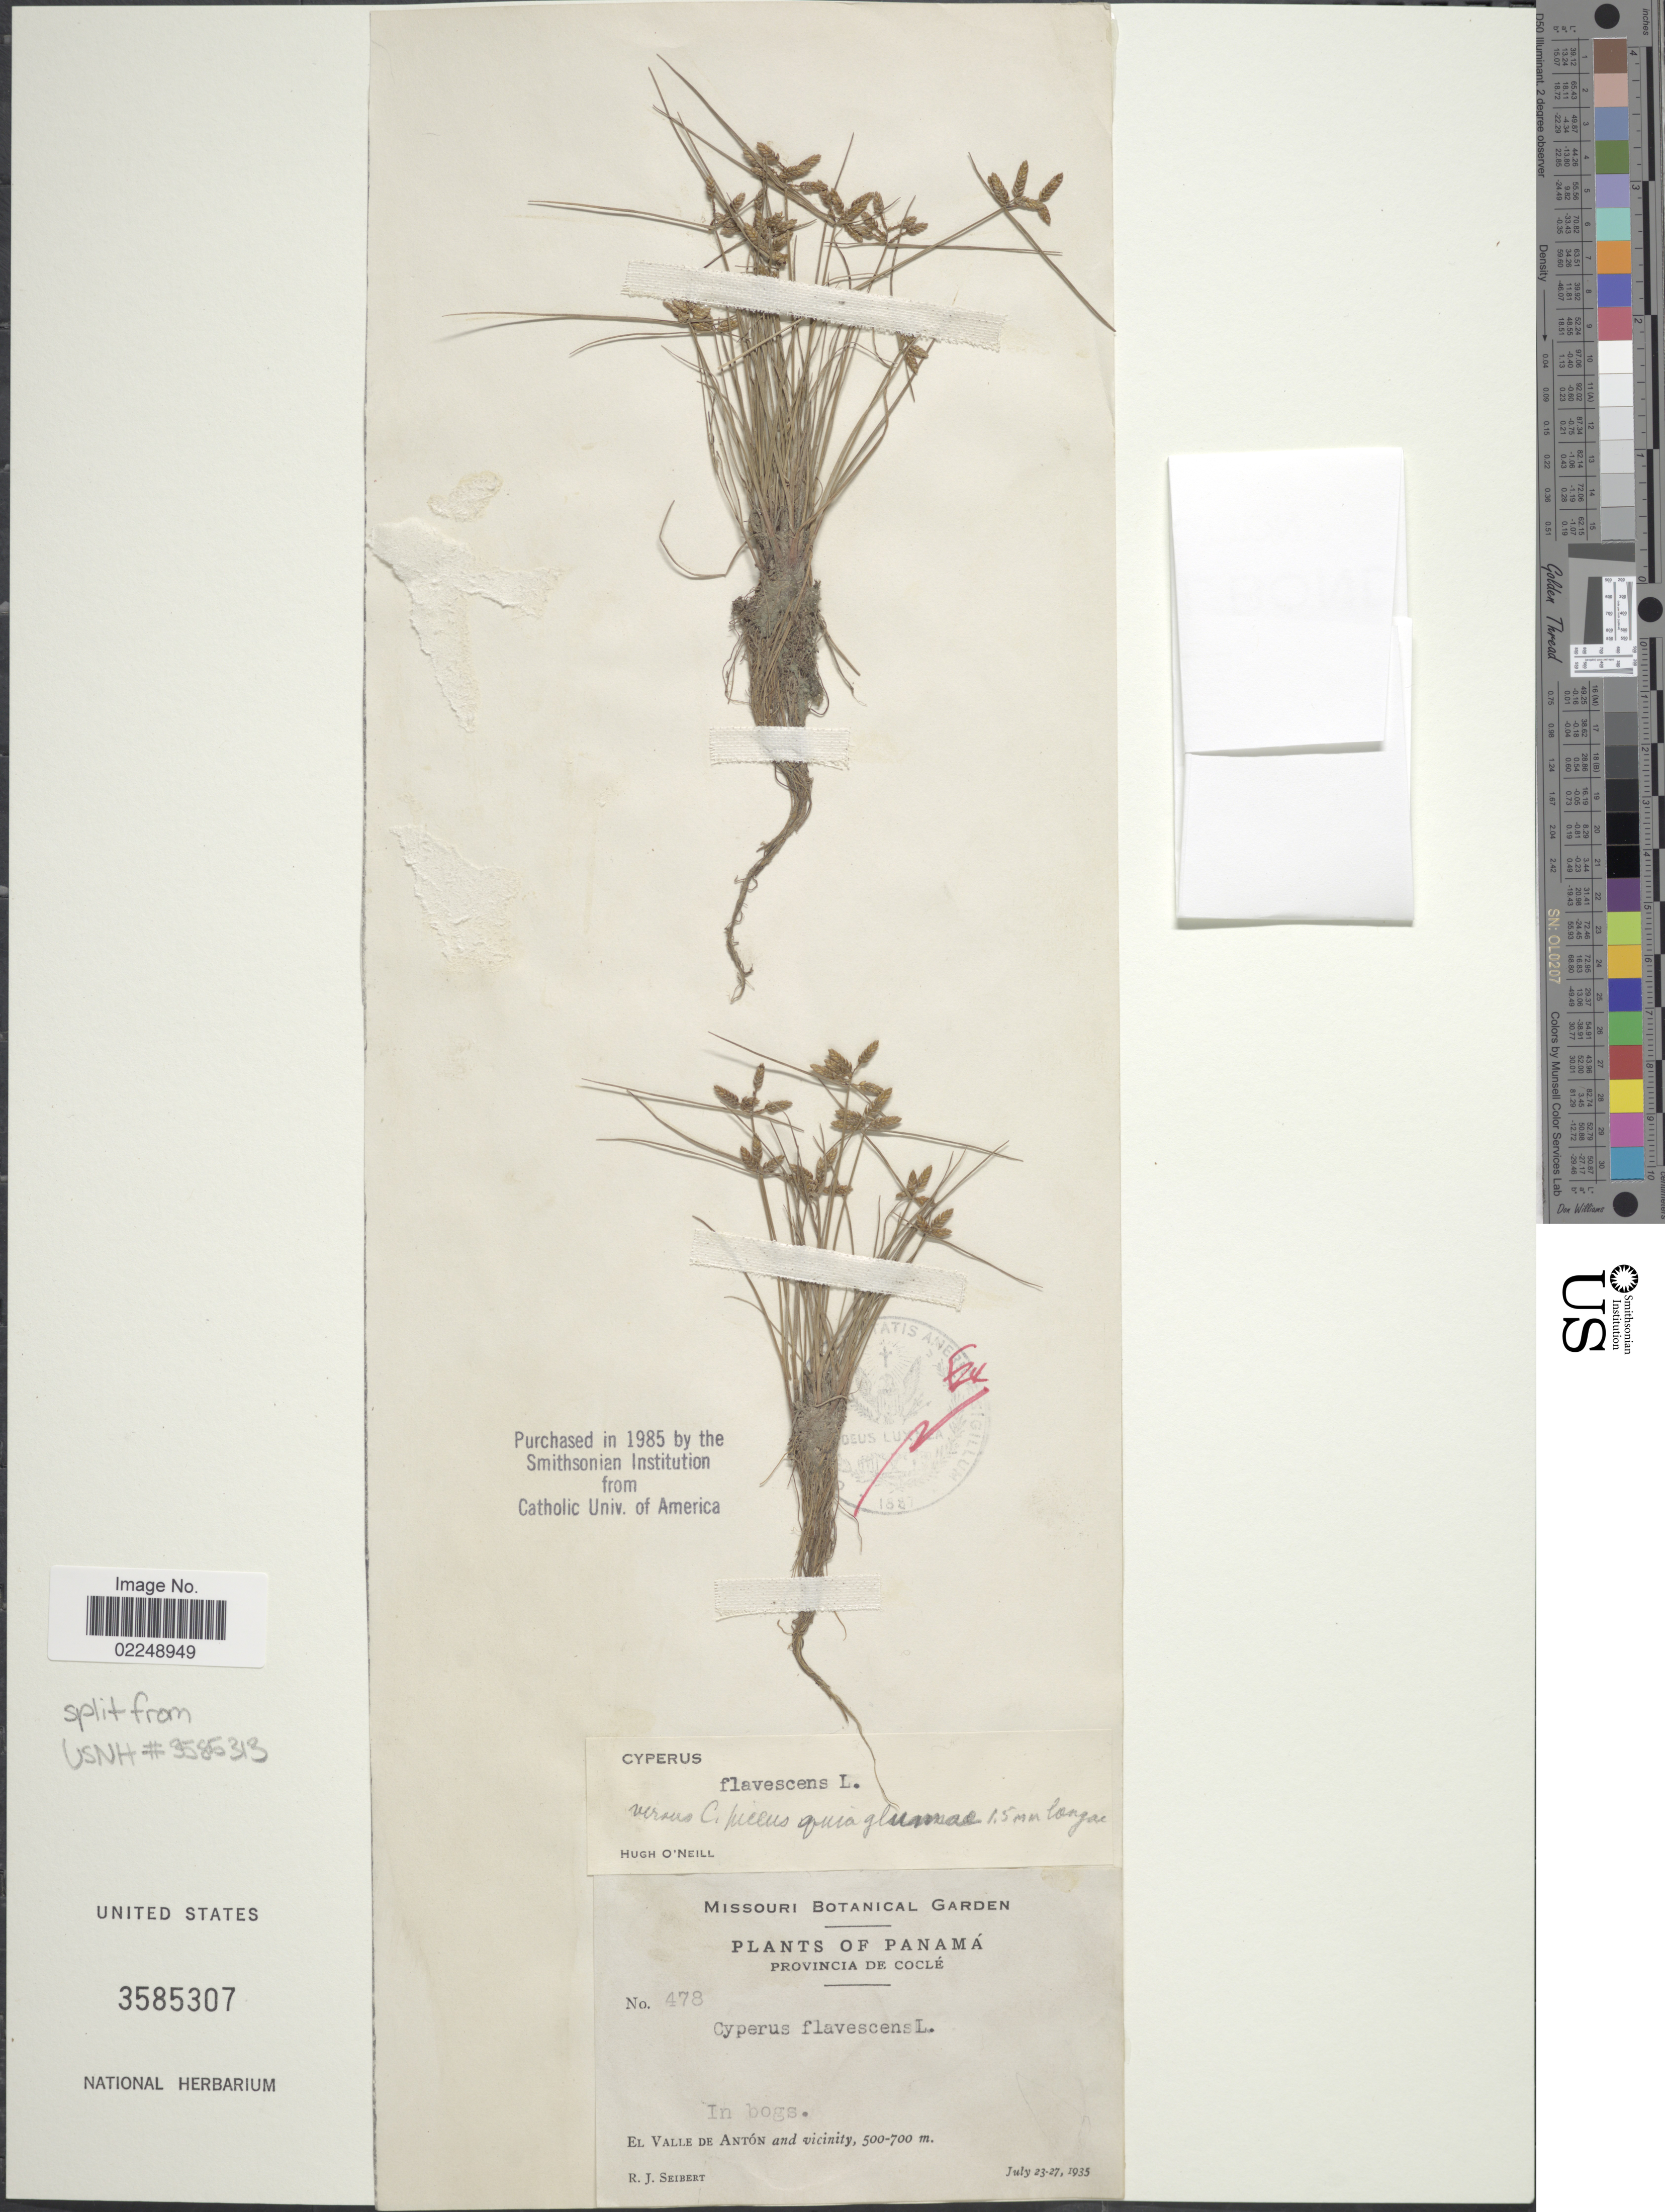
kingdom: Plantae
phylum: Tracheophyta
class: Liliopsida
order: Poales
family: Cyperaceae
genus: Cyperus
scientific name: Cyperus flavescens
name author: L.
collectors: R. J. Seibert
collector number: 478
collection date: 1935-07-23/1935-07-27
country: Panama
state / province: Coclé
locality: El Valle de Anton and vicinity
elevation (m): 500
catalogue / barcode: US 3585307